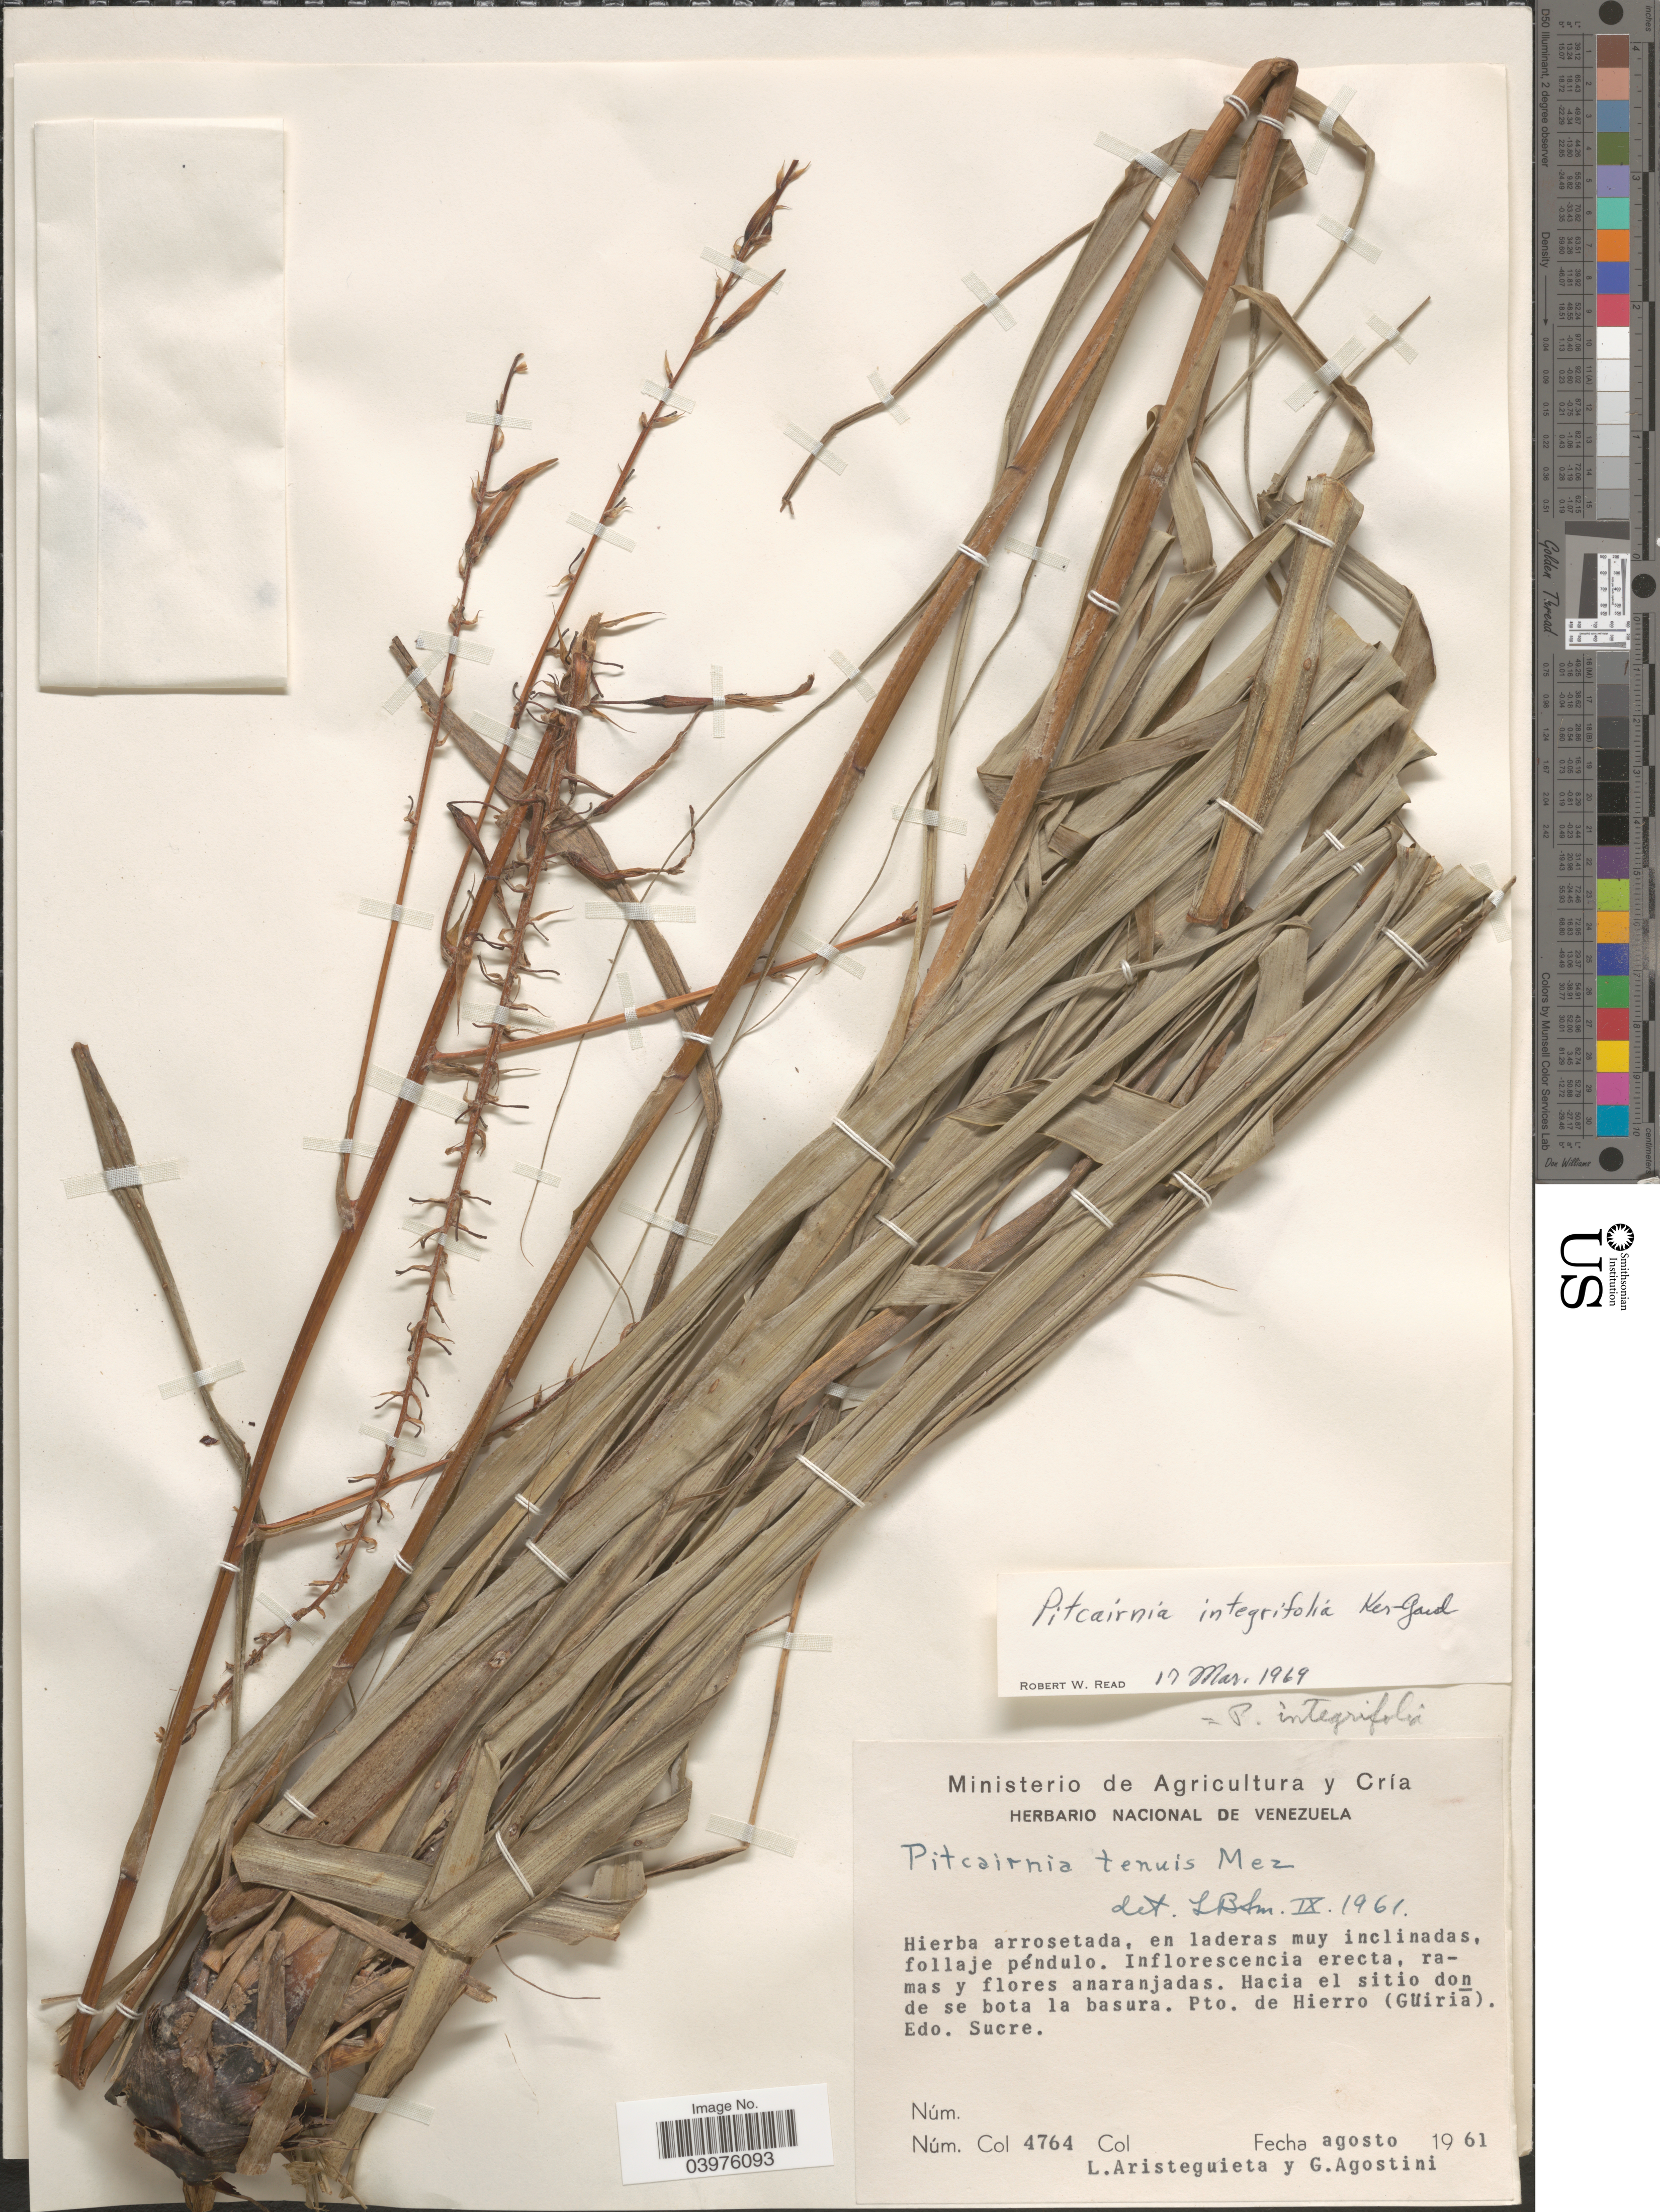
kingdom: Plantae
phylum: Tracheophyta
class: Liliopsida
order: Poales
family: Bromeliaceae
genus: Pitcairnia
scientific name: Pitcairnia integrifolia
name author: Ker Gawl.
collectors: L. Aristeguieta & G. Agostini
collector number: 4764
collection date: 1961-08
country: Venezuela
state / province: Sucre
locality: Hacia el sitio donde se bota la basura. Pto. de Hierro (Güiria). Edo. Sucre.